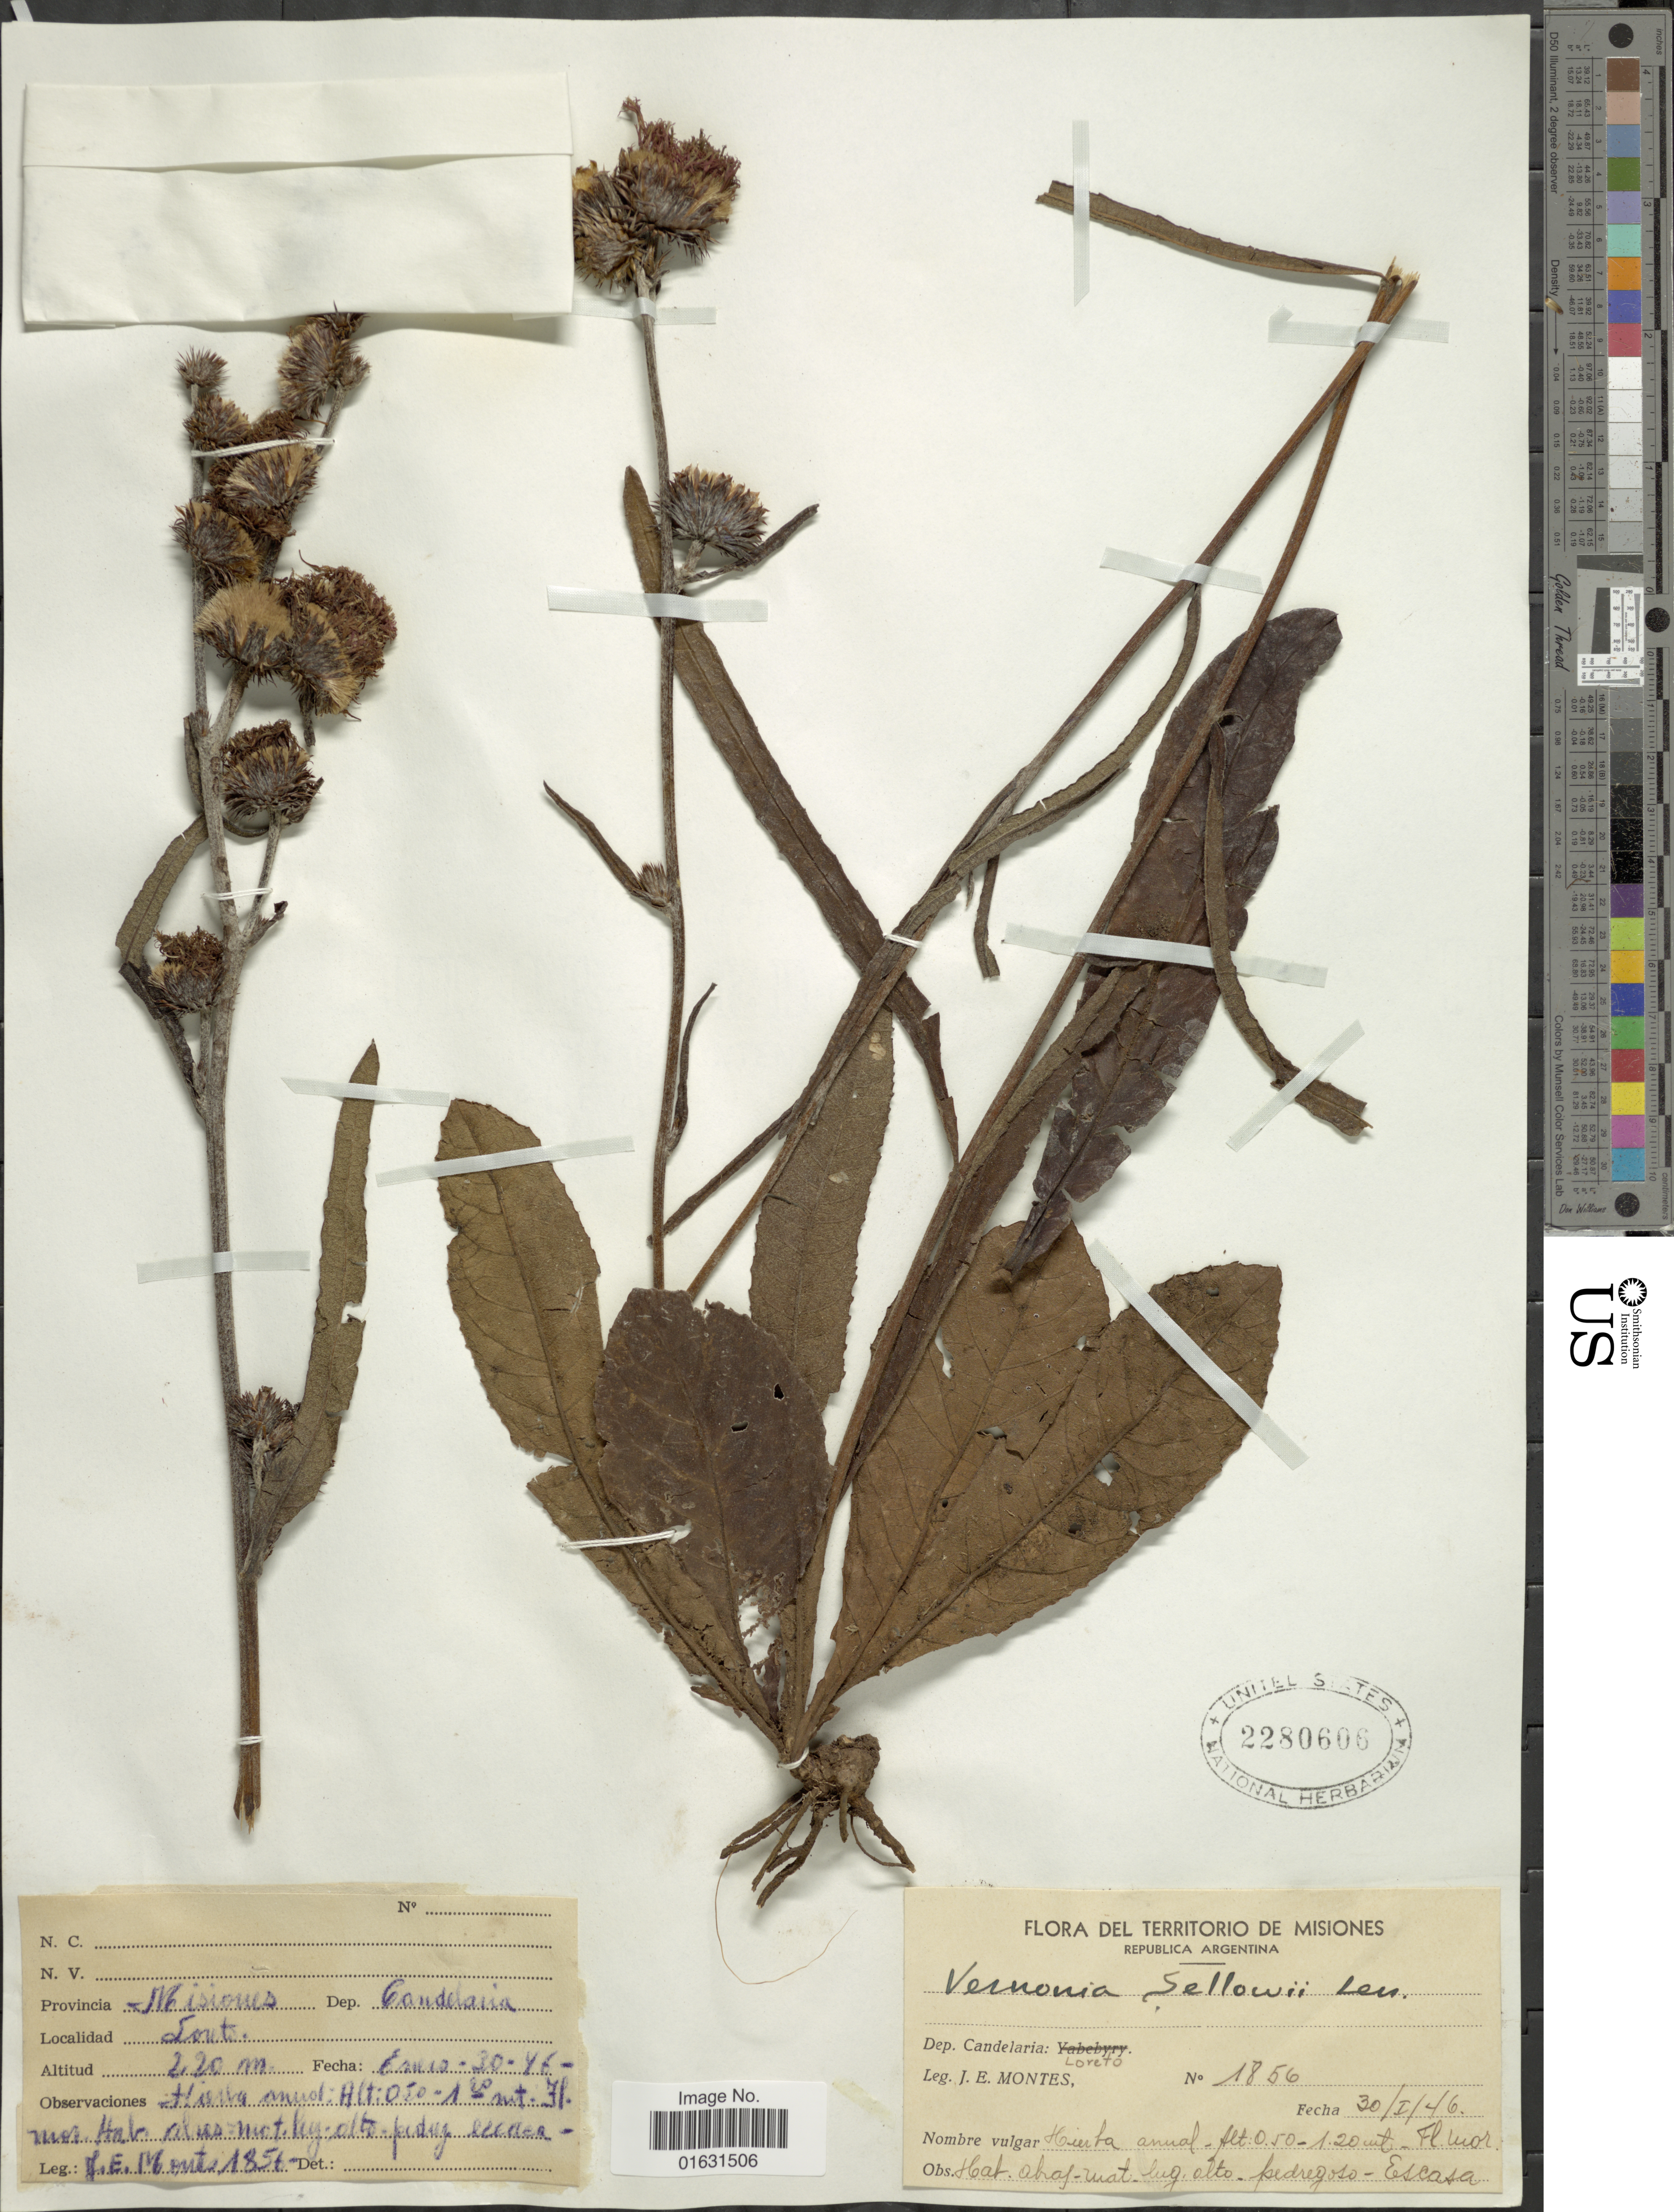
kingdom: Plantae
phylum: Tracheophyta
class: Magnoliopsida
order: Asterales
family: Asteraceae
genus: Lessingianthus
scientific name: Lessingianthus sellowii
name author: (Less.) H. Rob.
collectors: J. E. Montes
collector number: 1856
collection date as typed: Transcribed d/m/y: 30/1/46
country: Argentina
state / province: Misiones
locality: Dep. Candelaria, Loreto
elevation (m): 220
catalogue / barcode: US 2280606